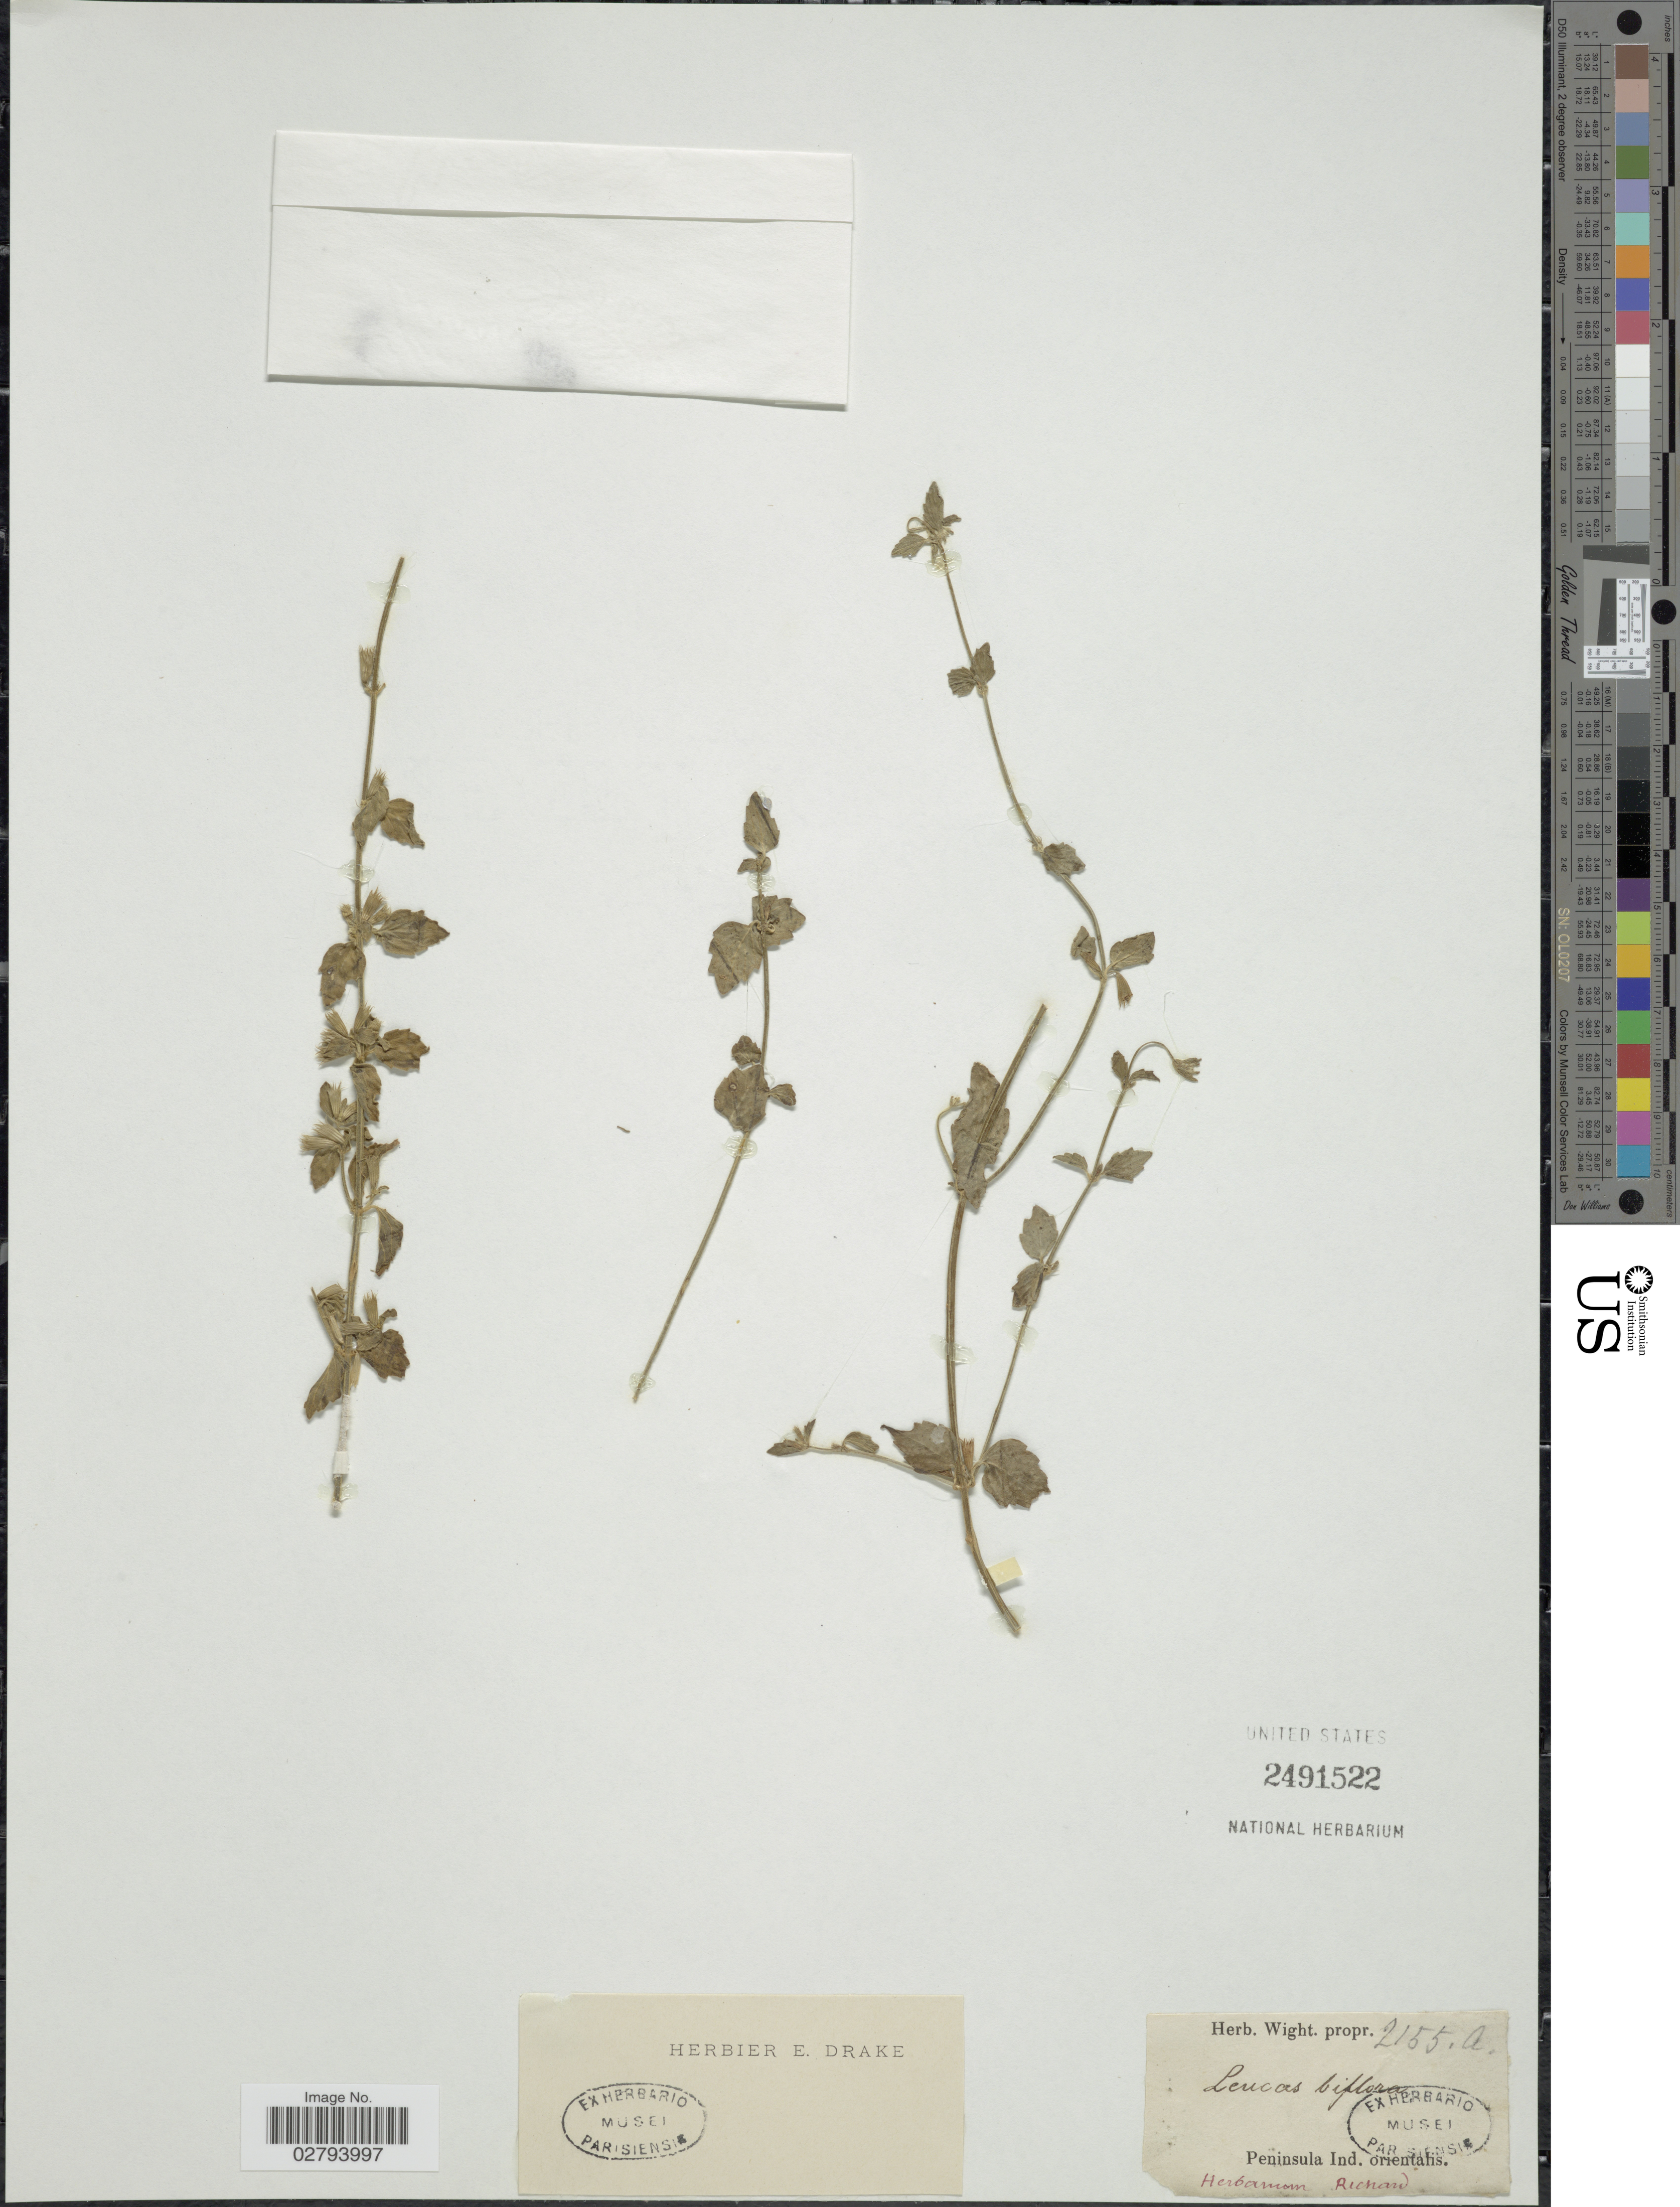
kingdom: Plantae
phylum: Tracheophyta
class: Magnoliopsida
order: Lamiales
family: Lamiaceae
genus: Leucas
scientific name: Leucas biflora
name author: (Vahl) Sm.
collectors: ex herb. Richard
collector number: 2155 A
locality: Peninsula Ind. orientalis.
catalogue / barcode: US 2491522